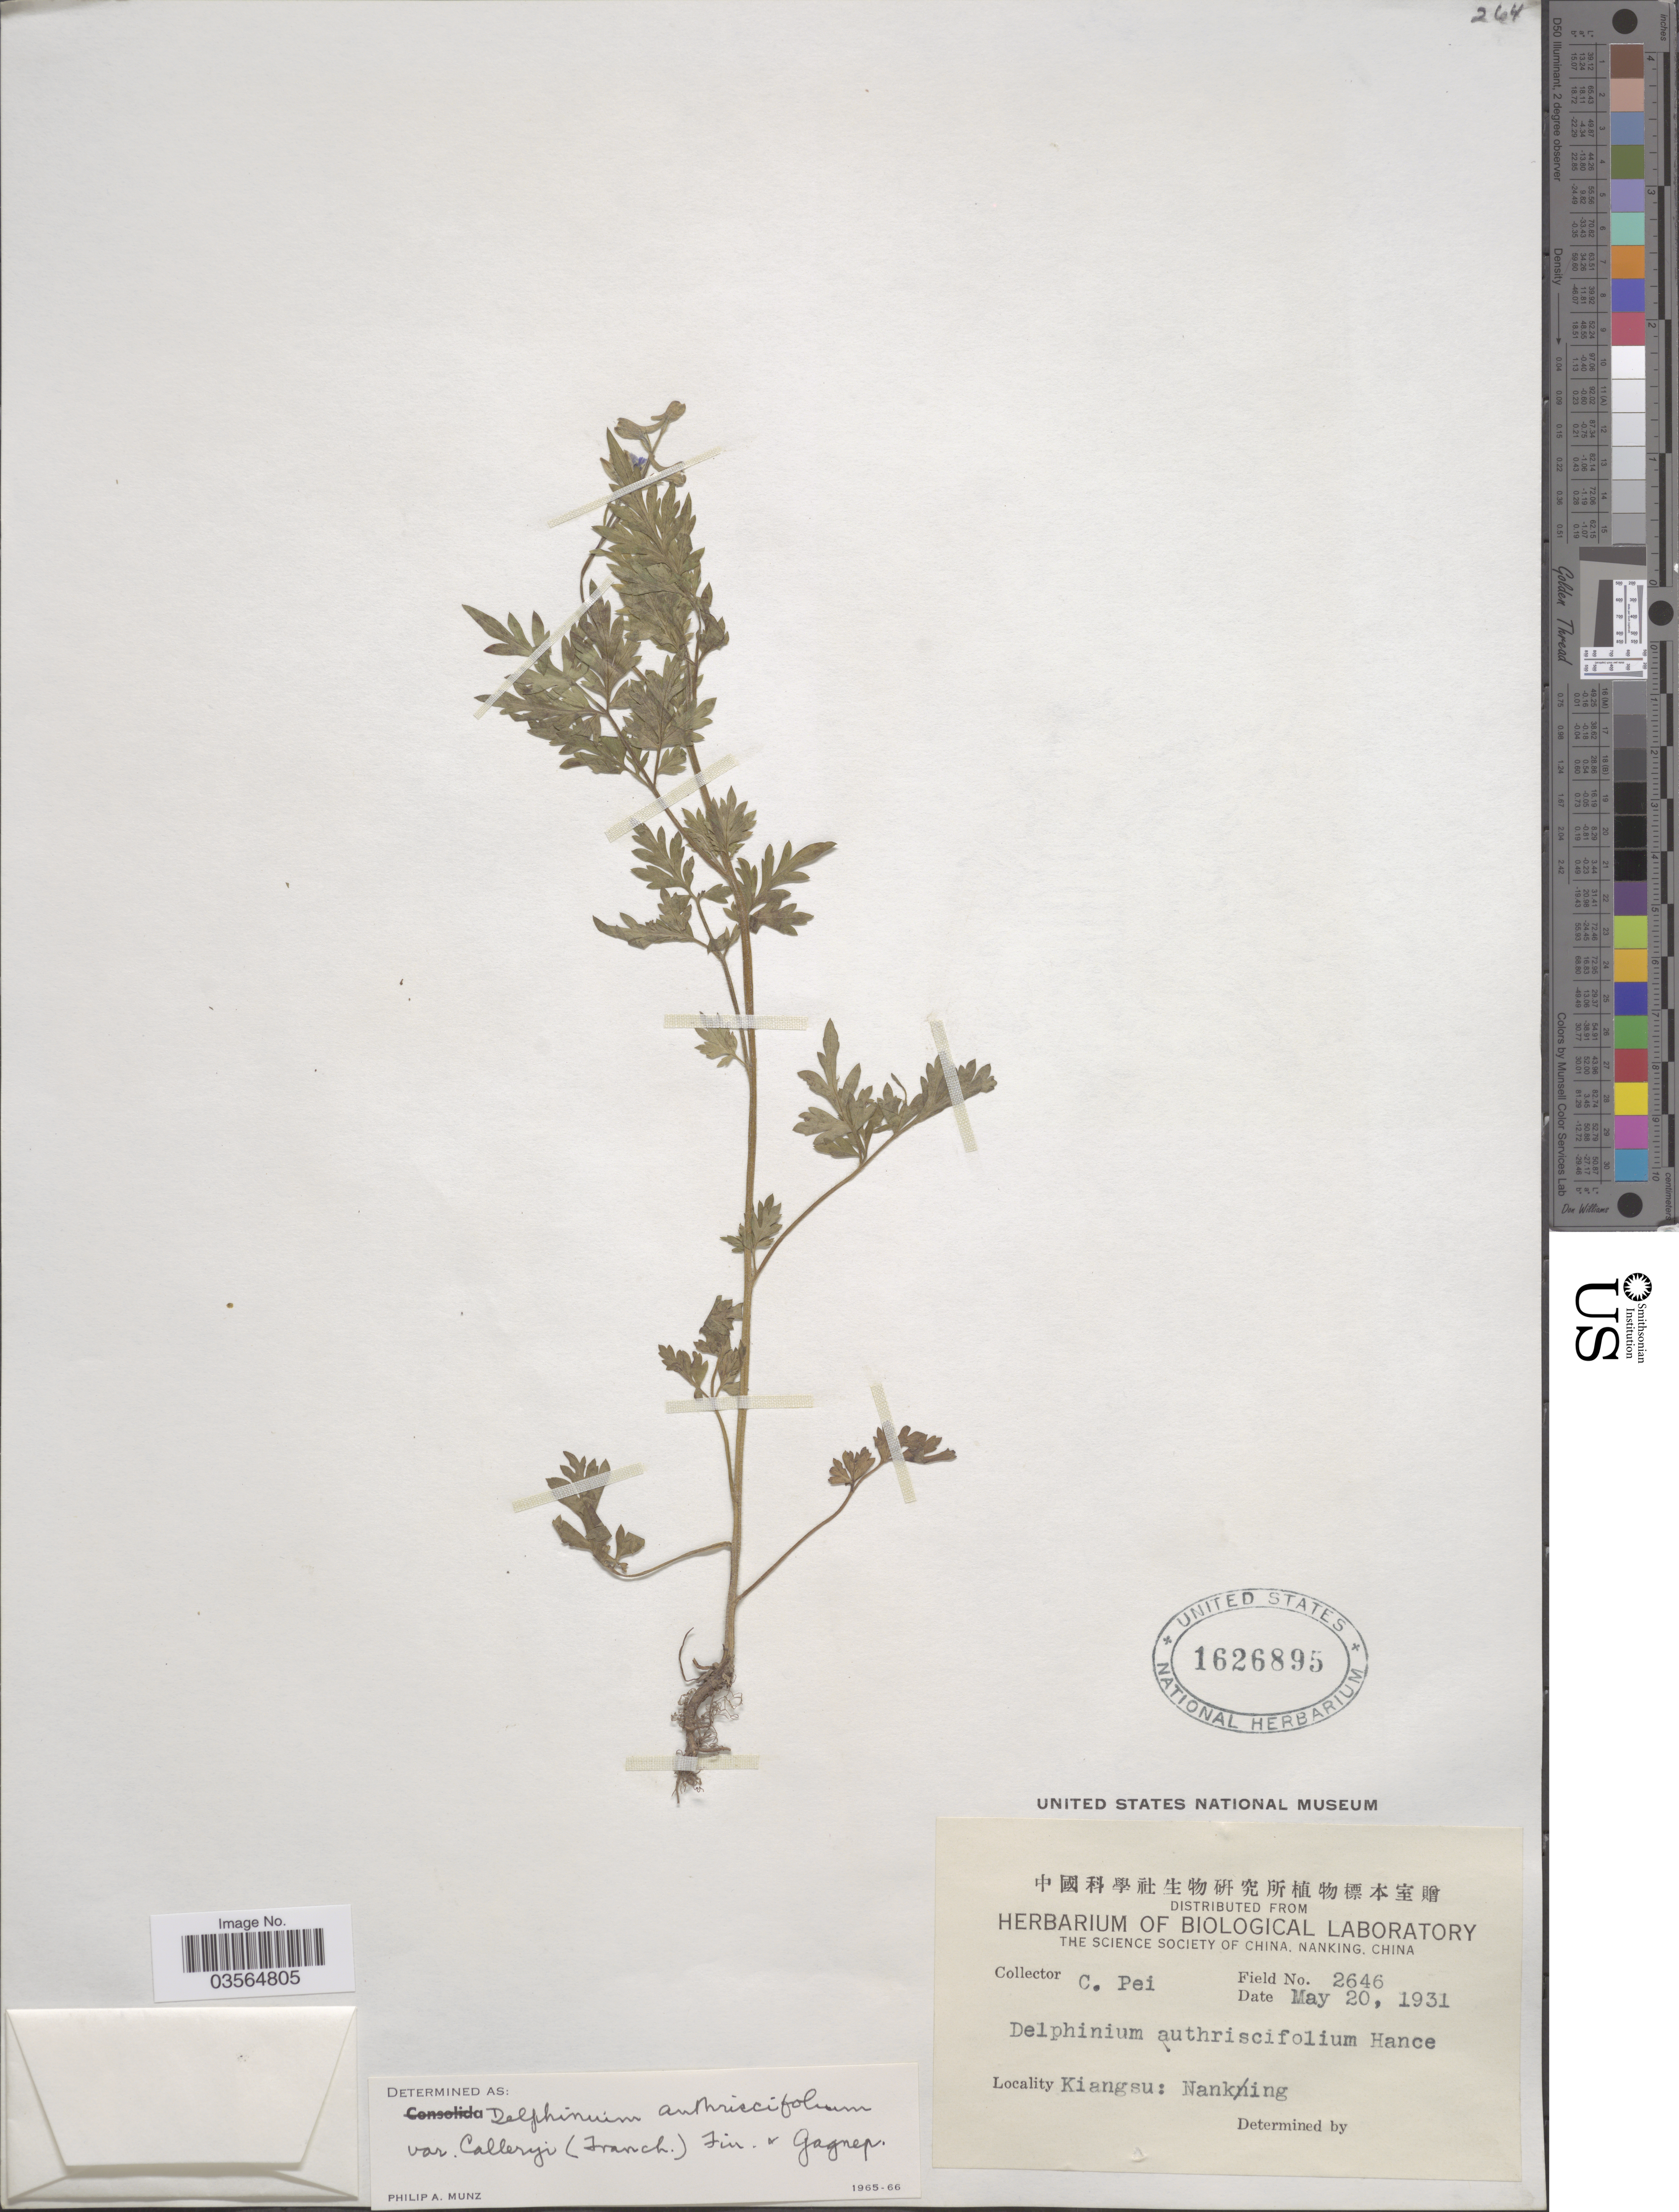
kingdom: Plantae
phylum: Tracheophyta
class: Magnoliopsida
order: Ranunculales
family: Ranunculaceae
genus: Delphinium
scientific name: Delphinium anthriscifolium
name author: Hance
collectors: C. P'ei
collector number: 2646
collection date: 1931-05-20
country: China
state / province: Jiangsu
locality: Kiangsu: Nanking.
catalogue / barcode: US 1626895